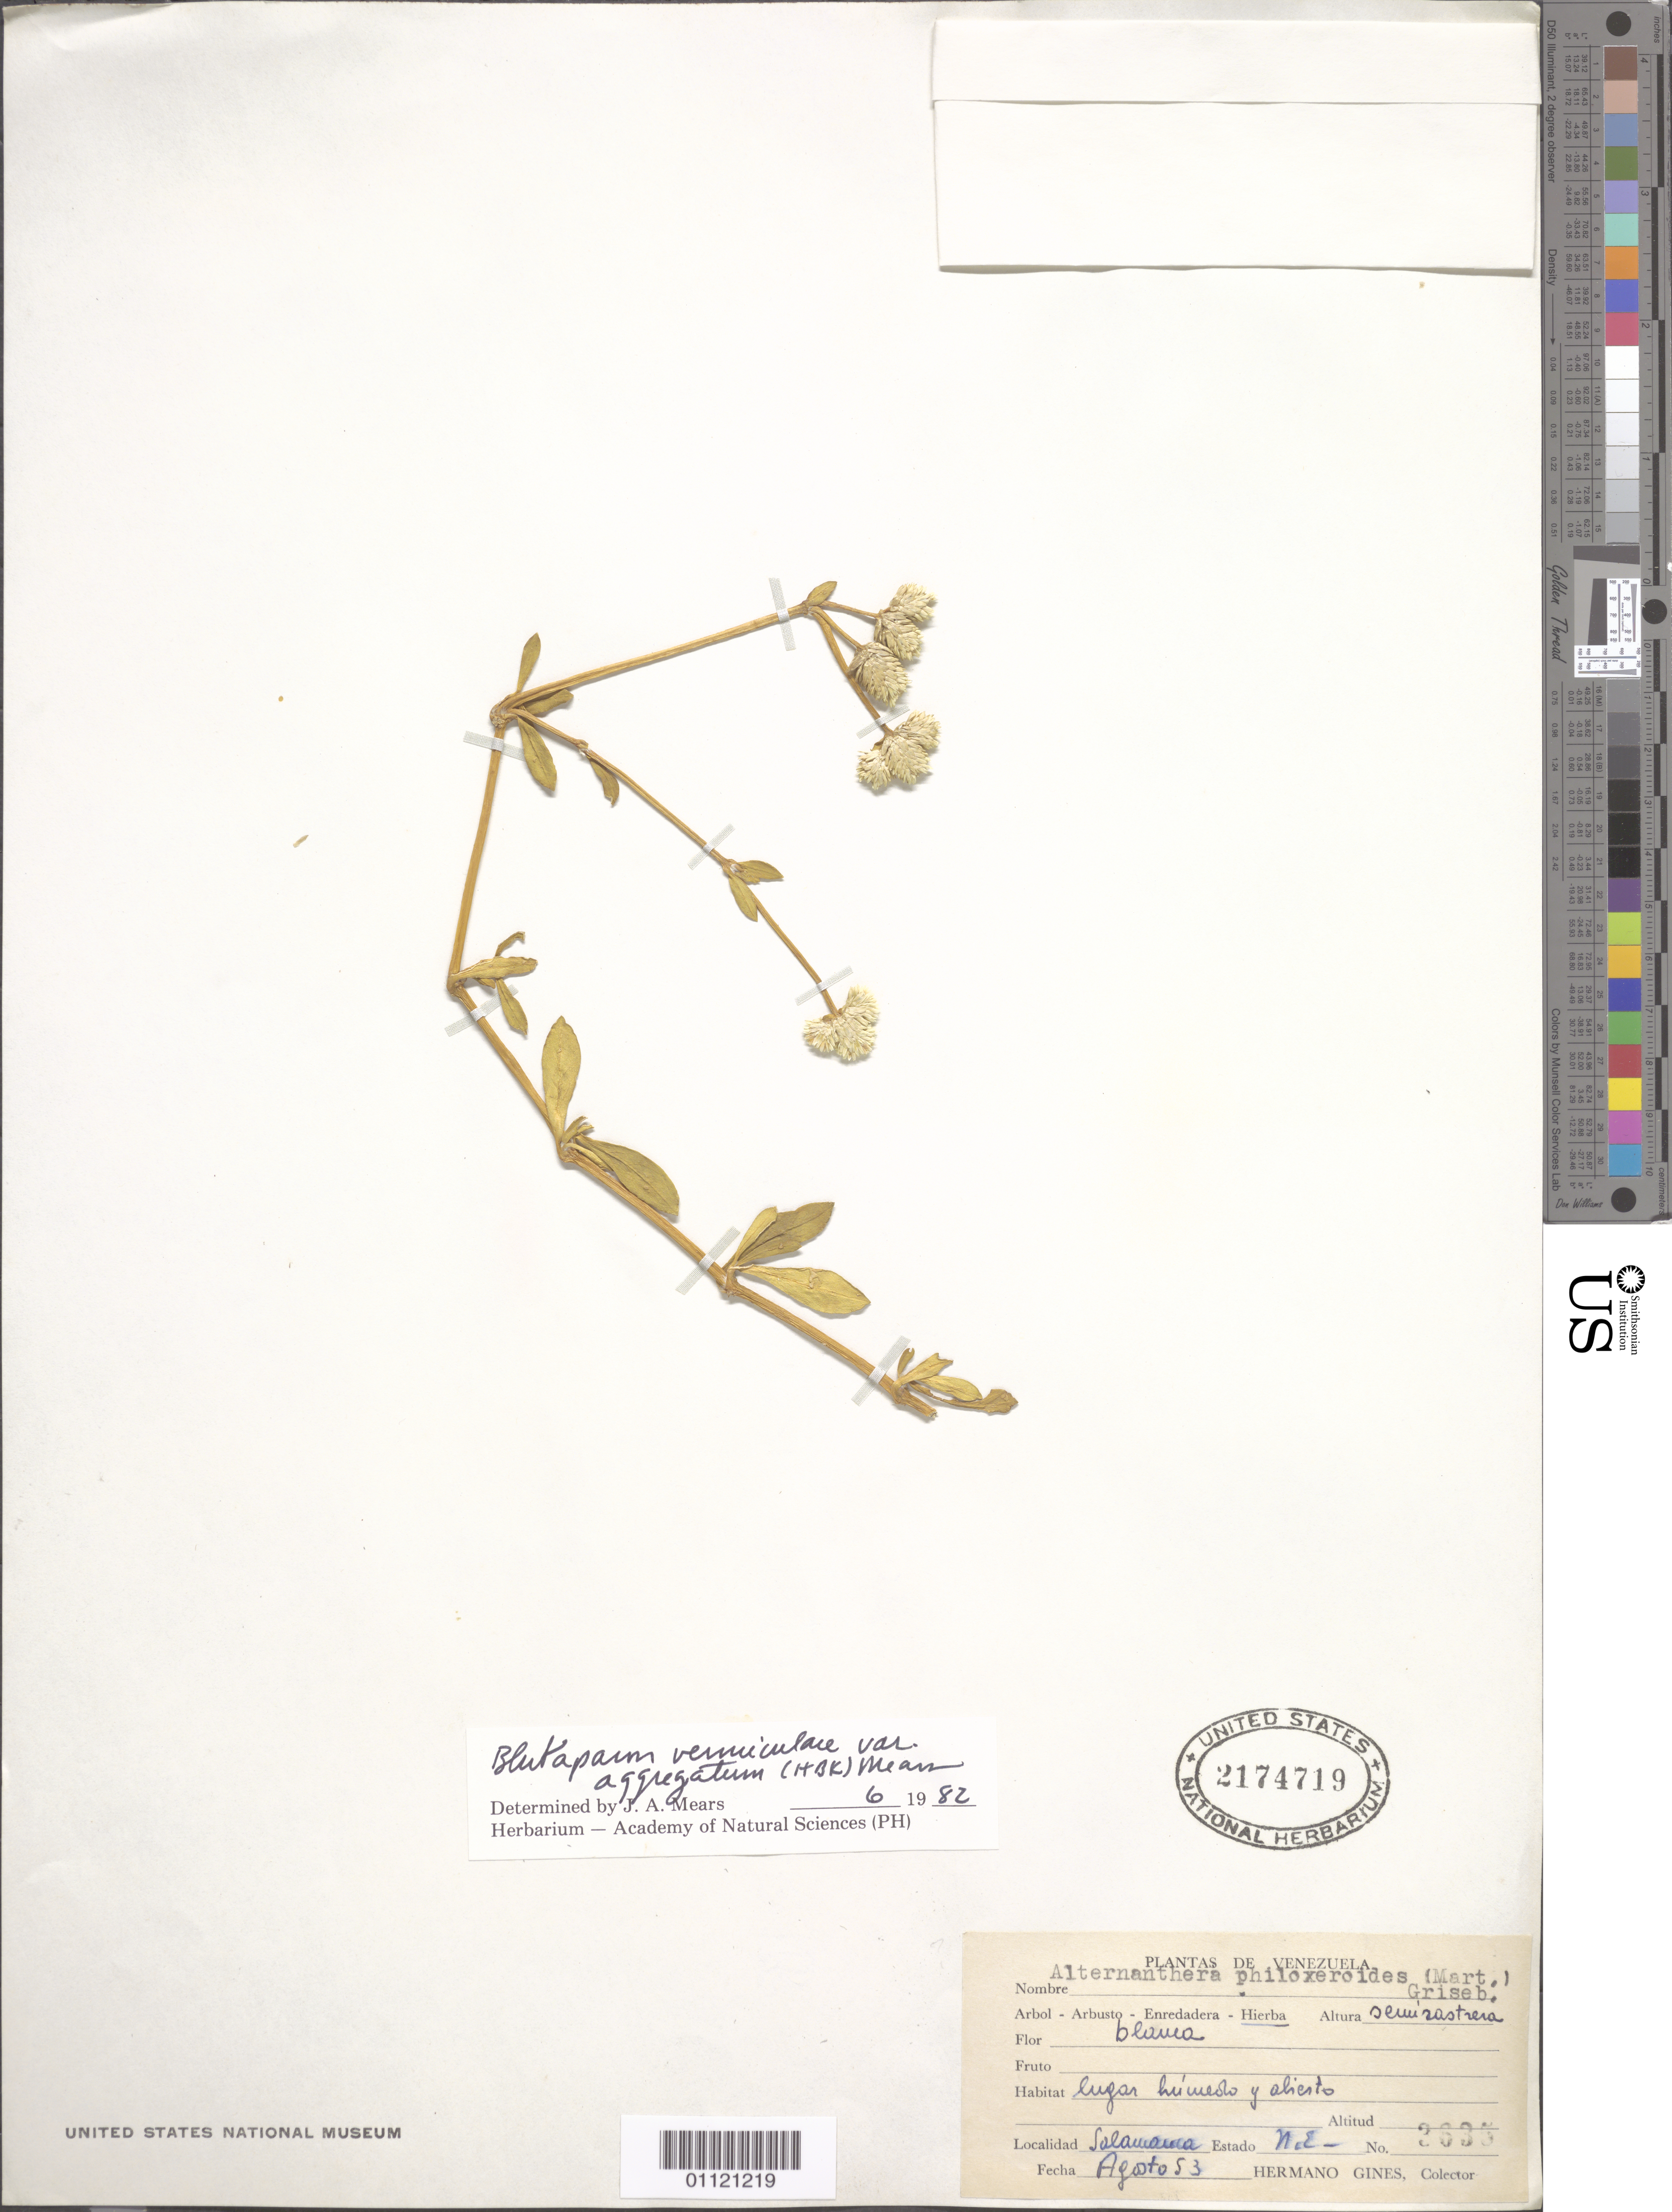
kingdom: Plantae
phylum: Tracheophyta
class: Magnoliopsida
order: Caryophyllales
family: Amaranthaceae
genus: Gomphrena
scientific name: Gomphrena vermicularis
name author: L.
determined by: Strong, Mark T., (BOT), Smithsonian Institution - National Museum of Natural History (UNITED STATES)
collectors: Bro. Gines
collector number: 3635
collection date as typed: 01 Aug 1953 to 31 Aug 1953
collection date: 1953-08-01/1953-08-31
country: Venezuela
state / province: Nueva Esparta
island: Margarita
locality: Salamanca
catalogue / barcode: US 2174719